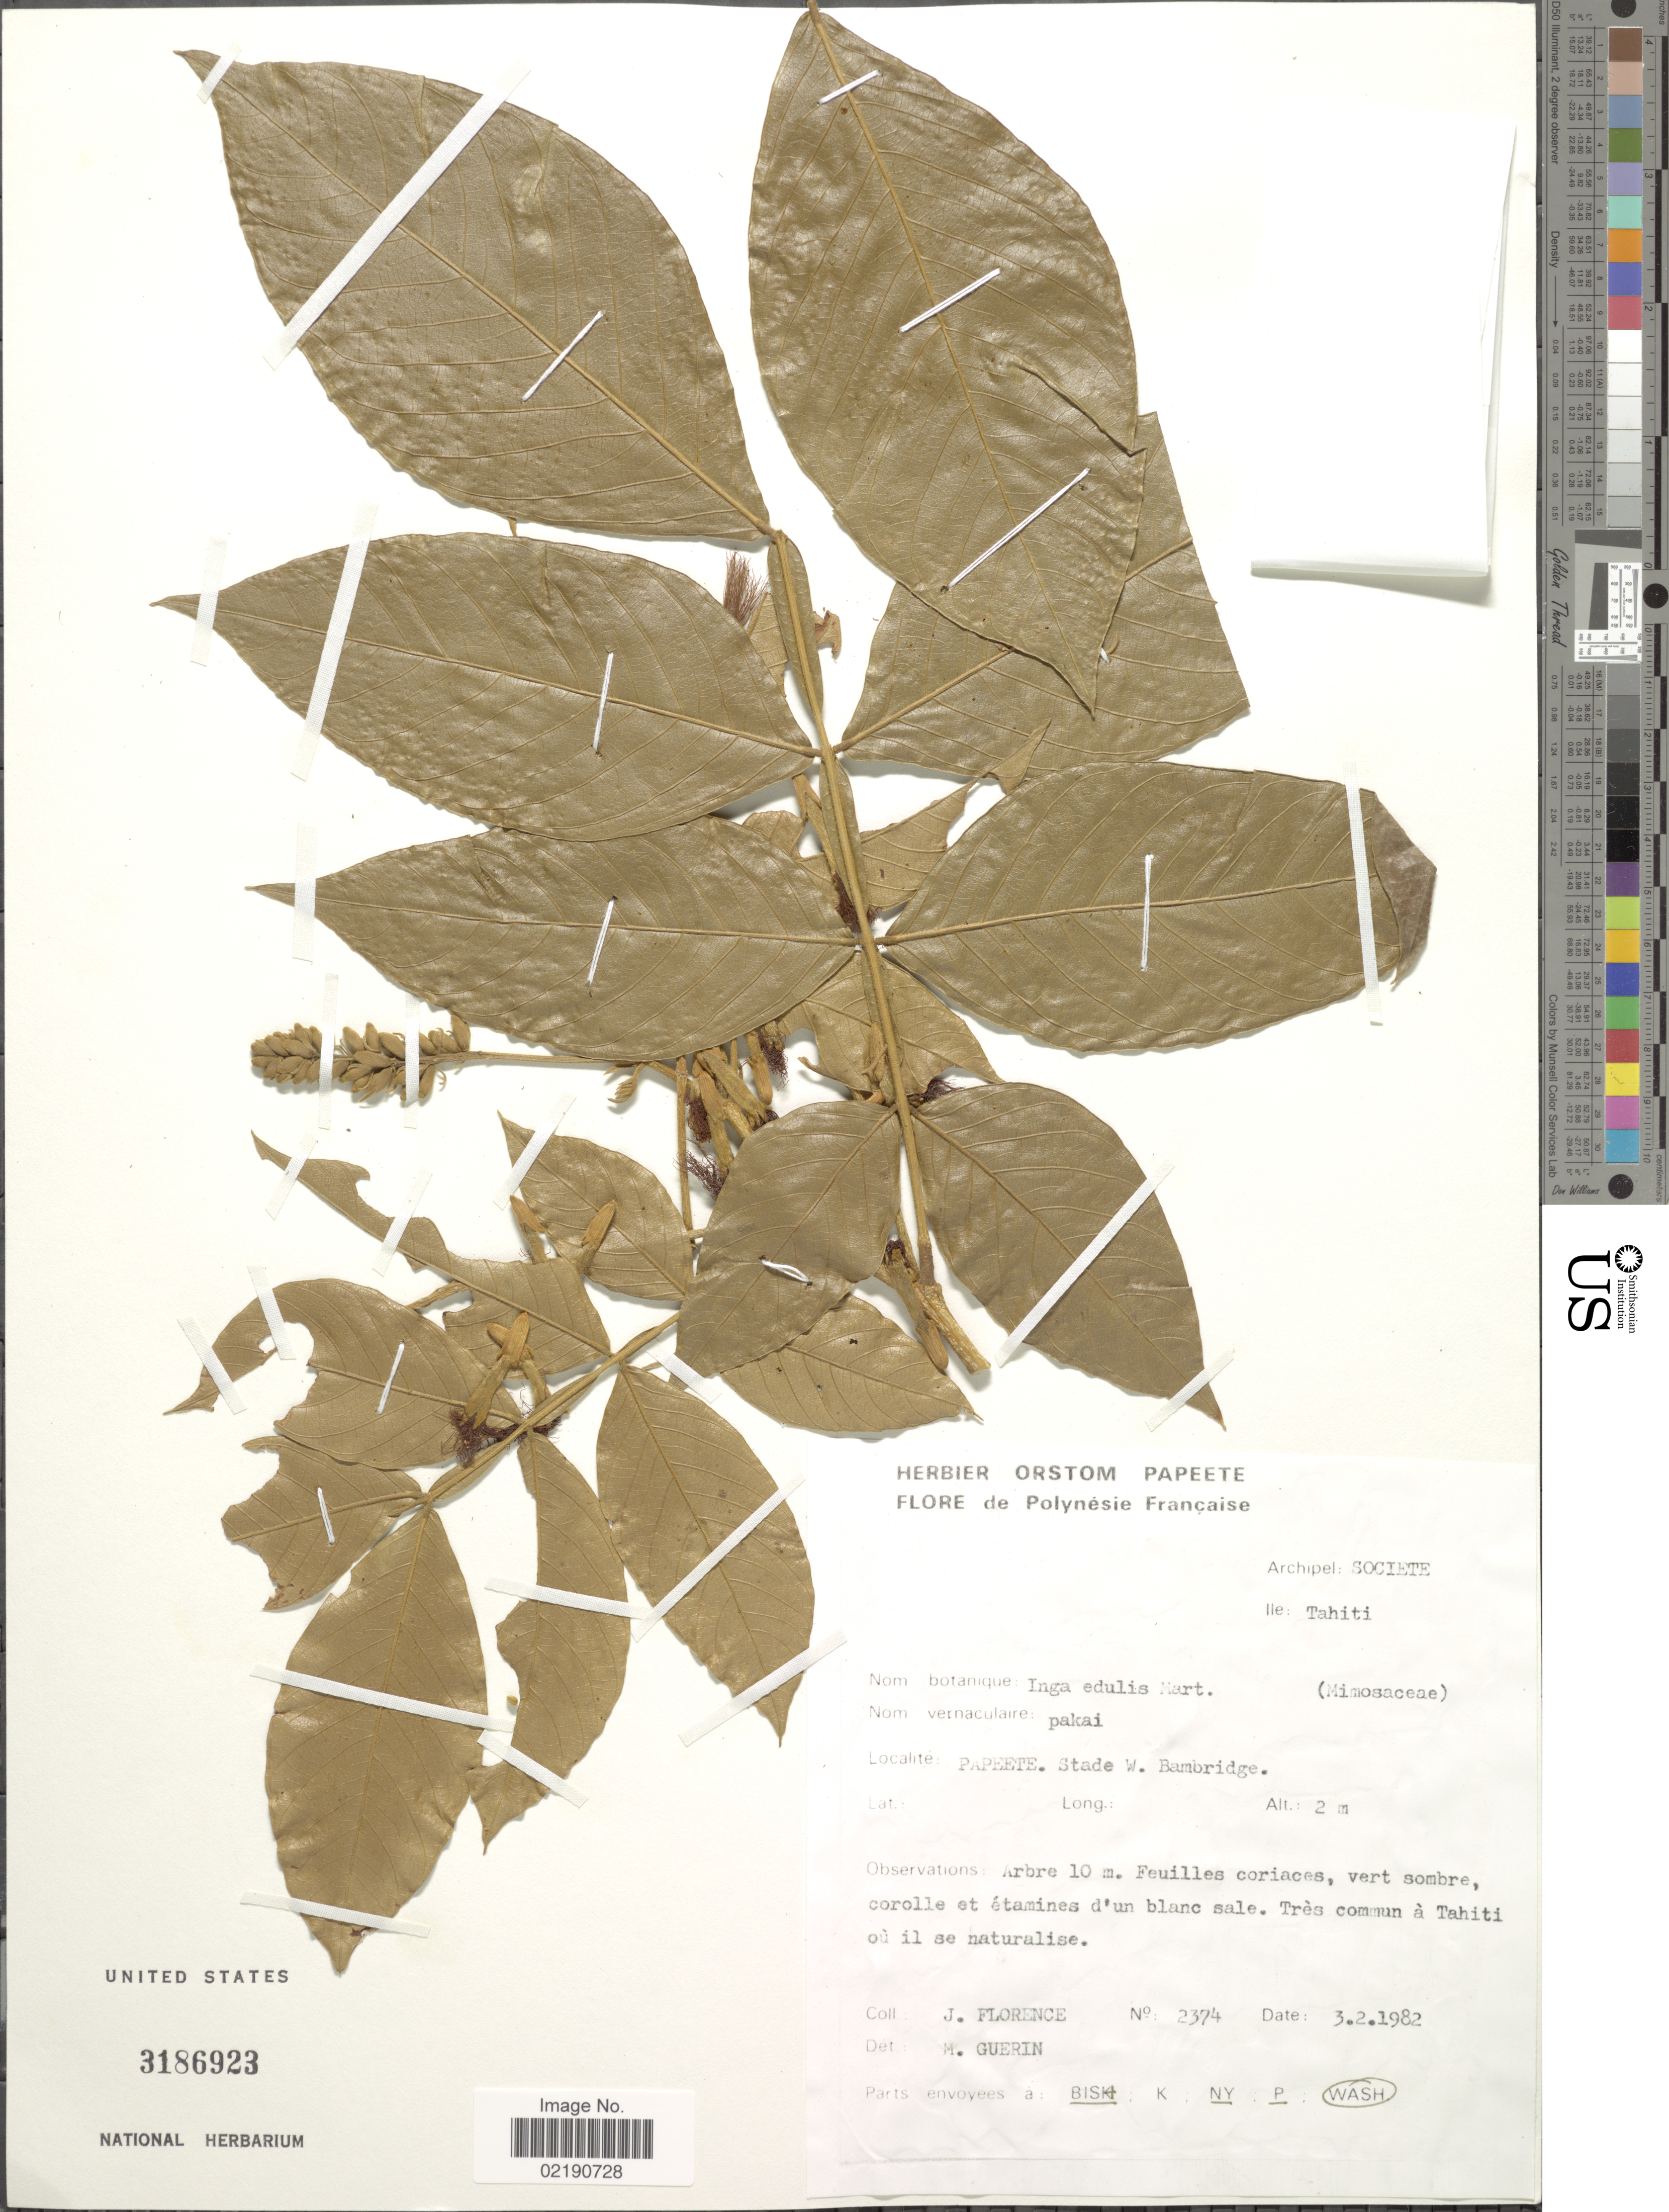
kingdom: Plantae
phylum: Tracheophyta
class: Magnoliopsida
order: Fabales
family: Fabaceae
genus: Inga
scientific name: Inga edulis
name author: Mart.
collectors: J. Florence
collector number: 2374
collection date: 1982-02-03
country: French Polynesia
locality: Polynesie Francaise, Societe, Tahiti, Papeete, Stade W Bambridge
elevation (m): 2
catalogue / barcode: US 3186923